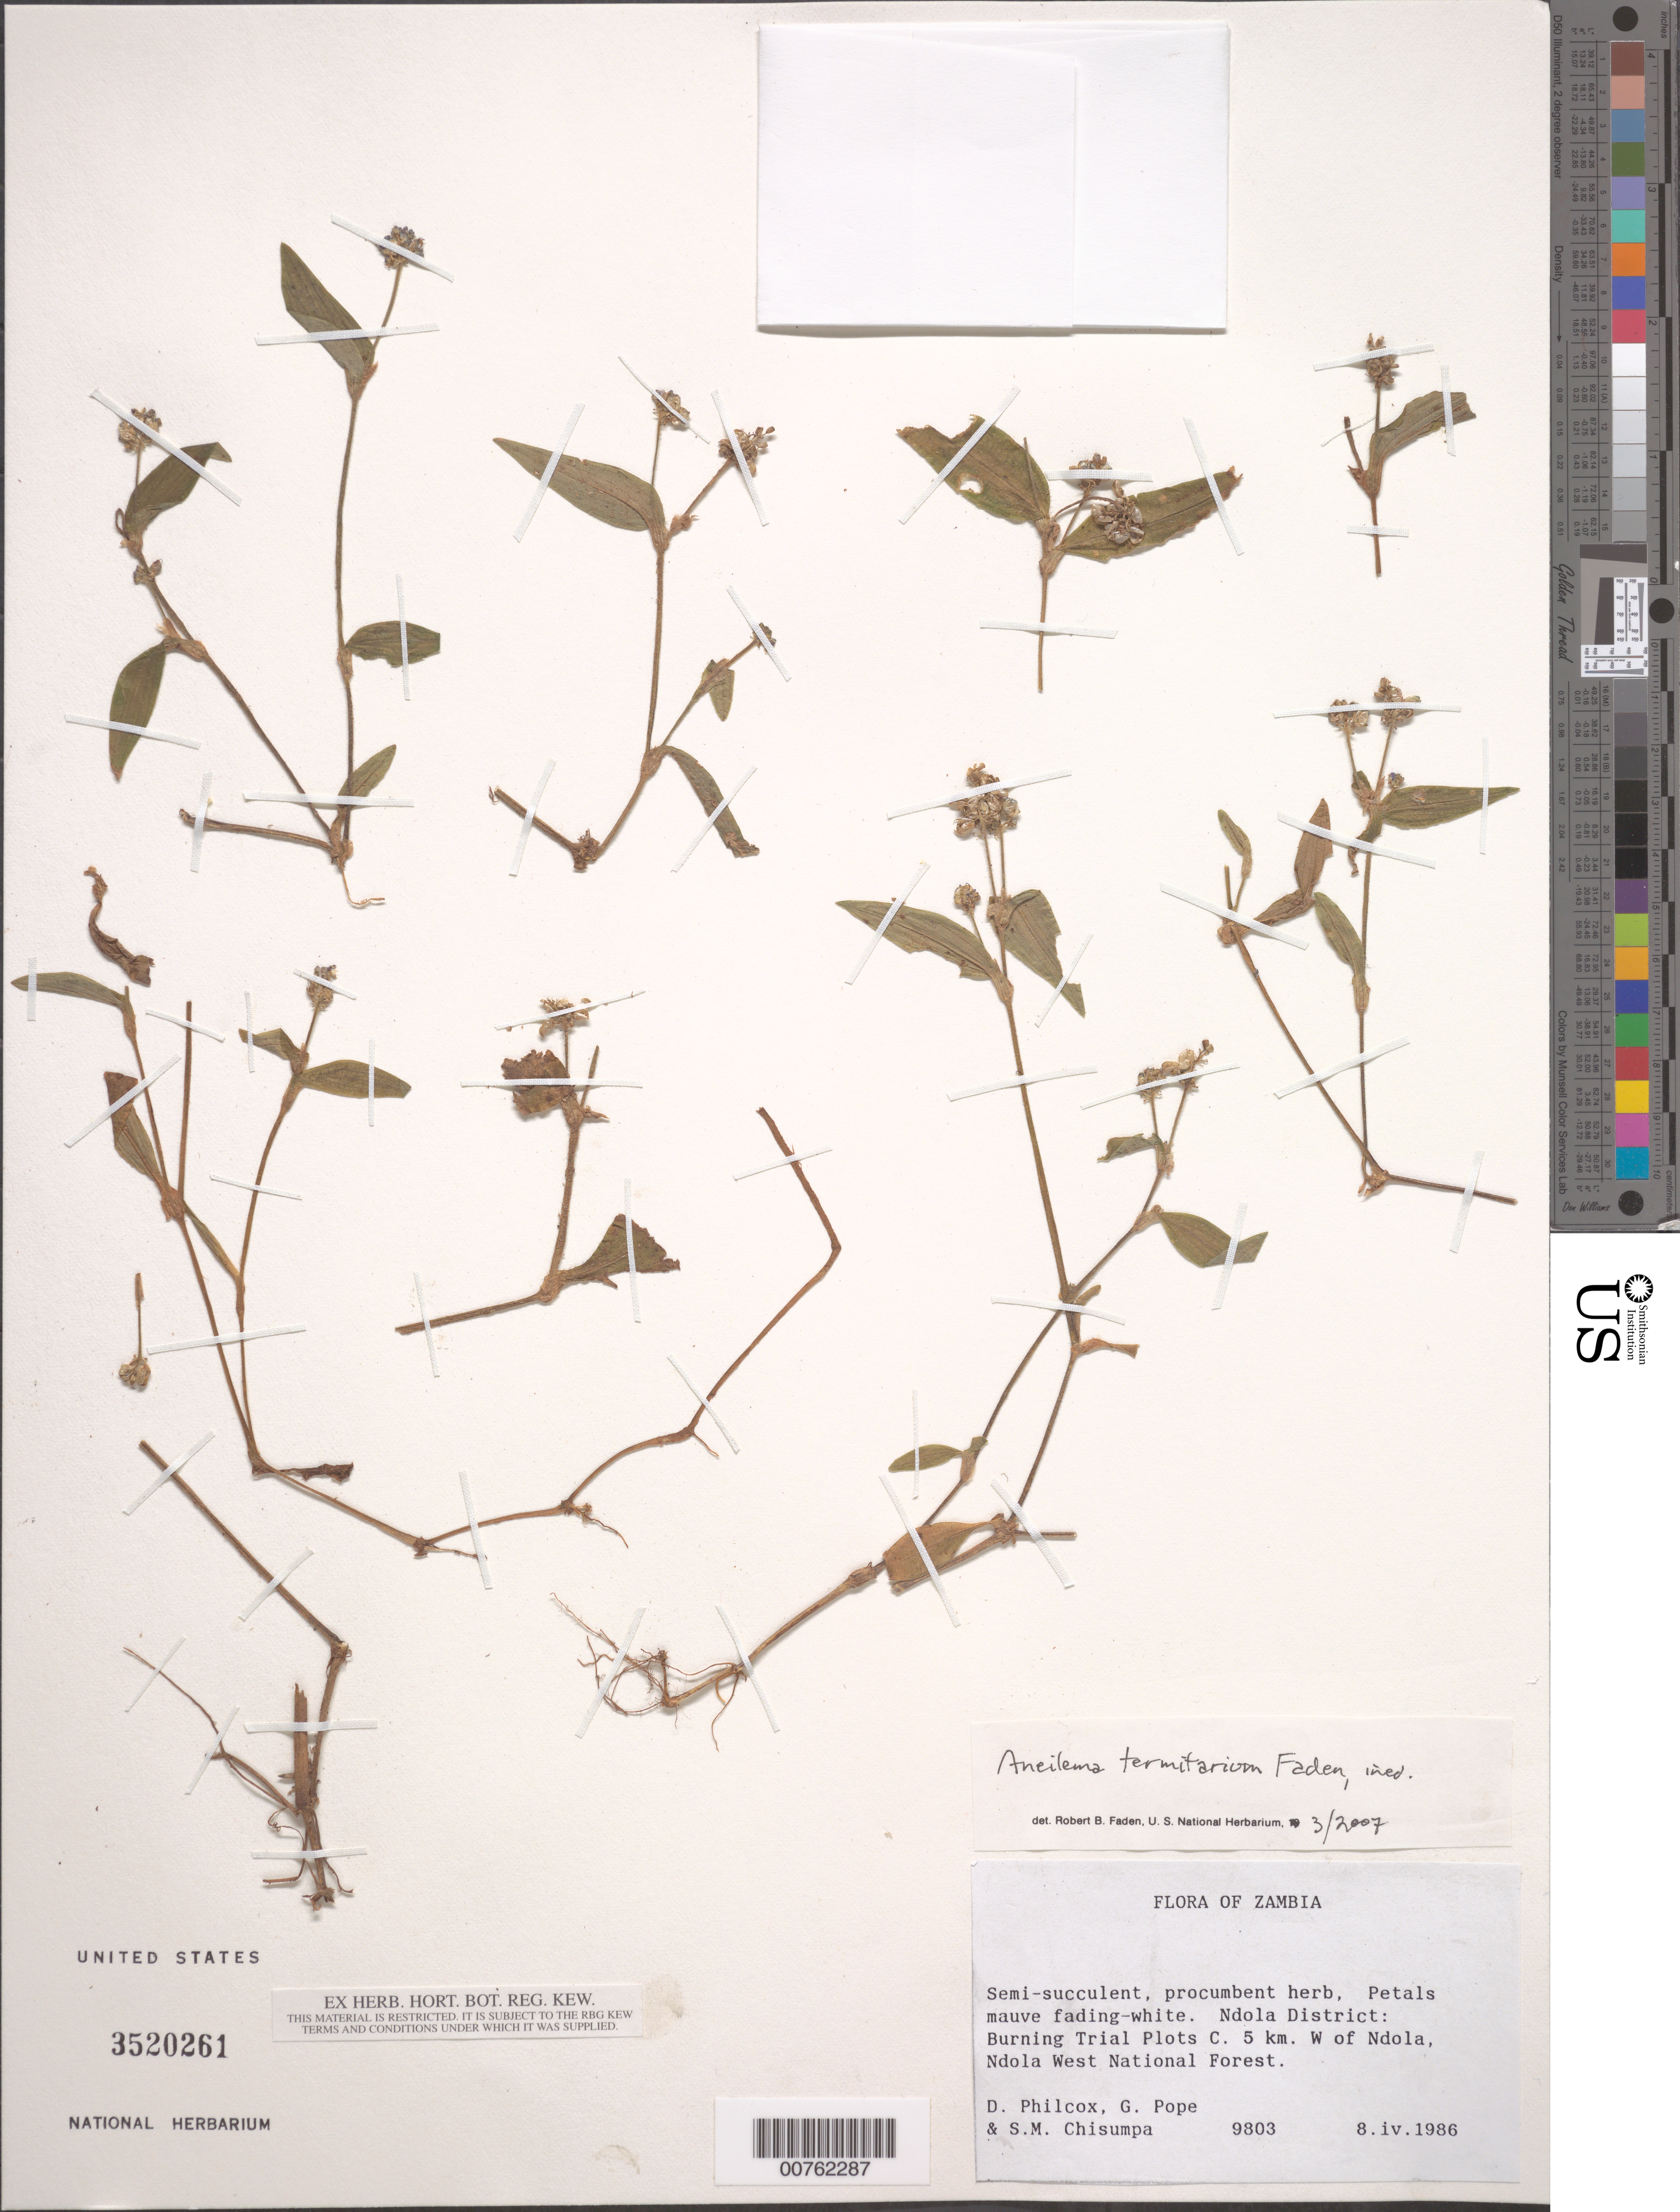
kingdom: Plantae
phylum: Tracheophyta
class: Liliopsida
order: Commelinales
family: Commelinaceae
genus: Aneilema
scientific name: Aneilema termitarium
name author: Faden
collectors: D. Philcox, G. Pope & S. Chisumpa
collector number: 9803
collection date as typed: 08 Apr 1986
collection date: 1986-04-08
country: Zambia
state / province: Copperbelt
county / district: Ndola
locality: Ndola West National Forest. Burning Trial Plots c. 5 km W of Ndola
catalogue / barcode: US 3520261